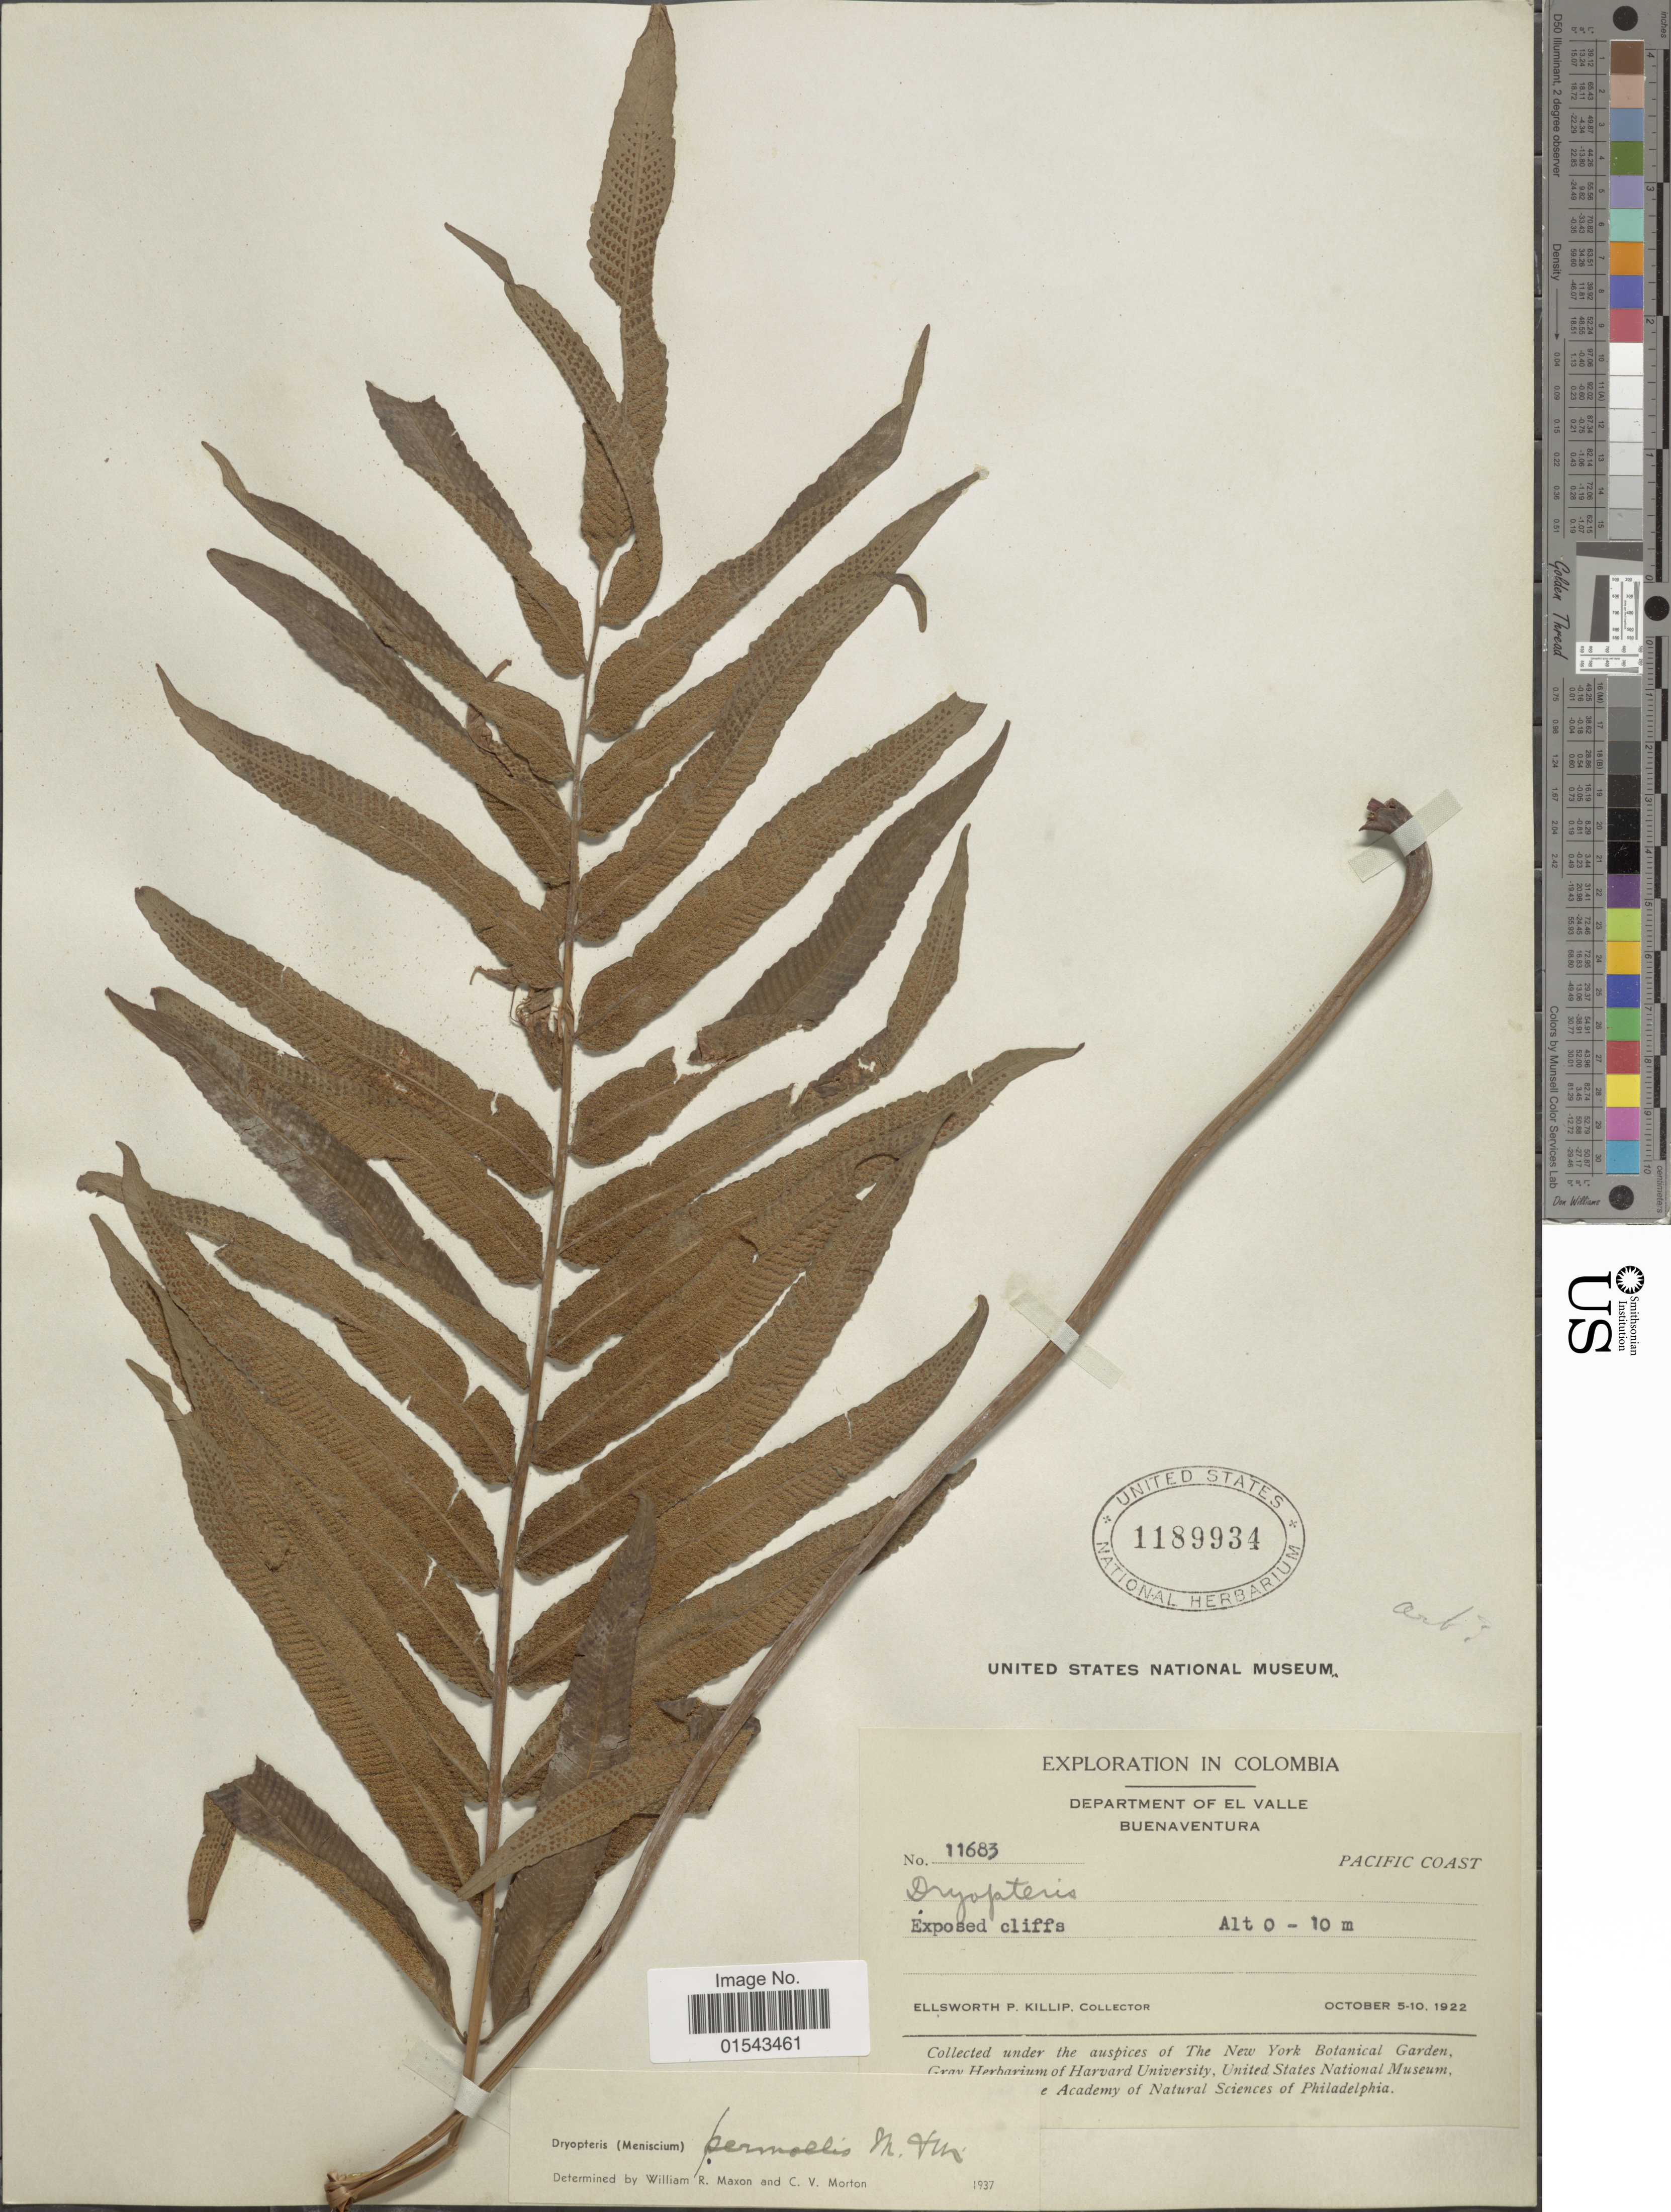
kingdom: Plantae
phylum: Tracheophyta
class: Polypodiopsida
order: Polypodiales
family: Thelypteridaceae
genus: Meniscium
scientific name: Meniscium arborescens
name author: Humb. & Bonpl. ex Willd.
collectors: E. P. Killip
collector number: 11863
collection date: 1922-10-05/1922-10-10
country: Colombia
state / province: Valle del Cauca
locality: Department of El Valle. Buenaventura. Pacific Coast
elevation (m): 0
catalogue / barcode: US 1189934